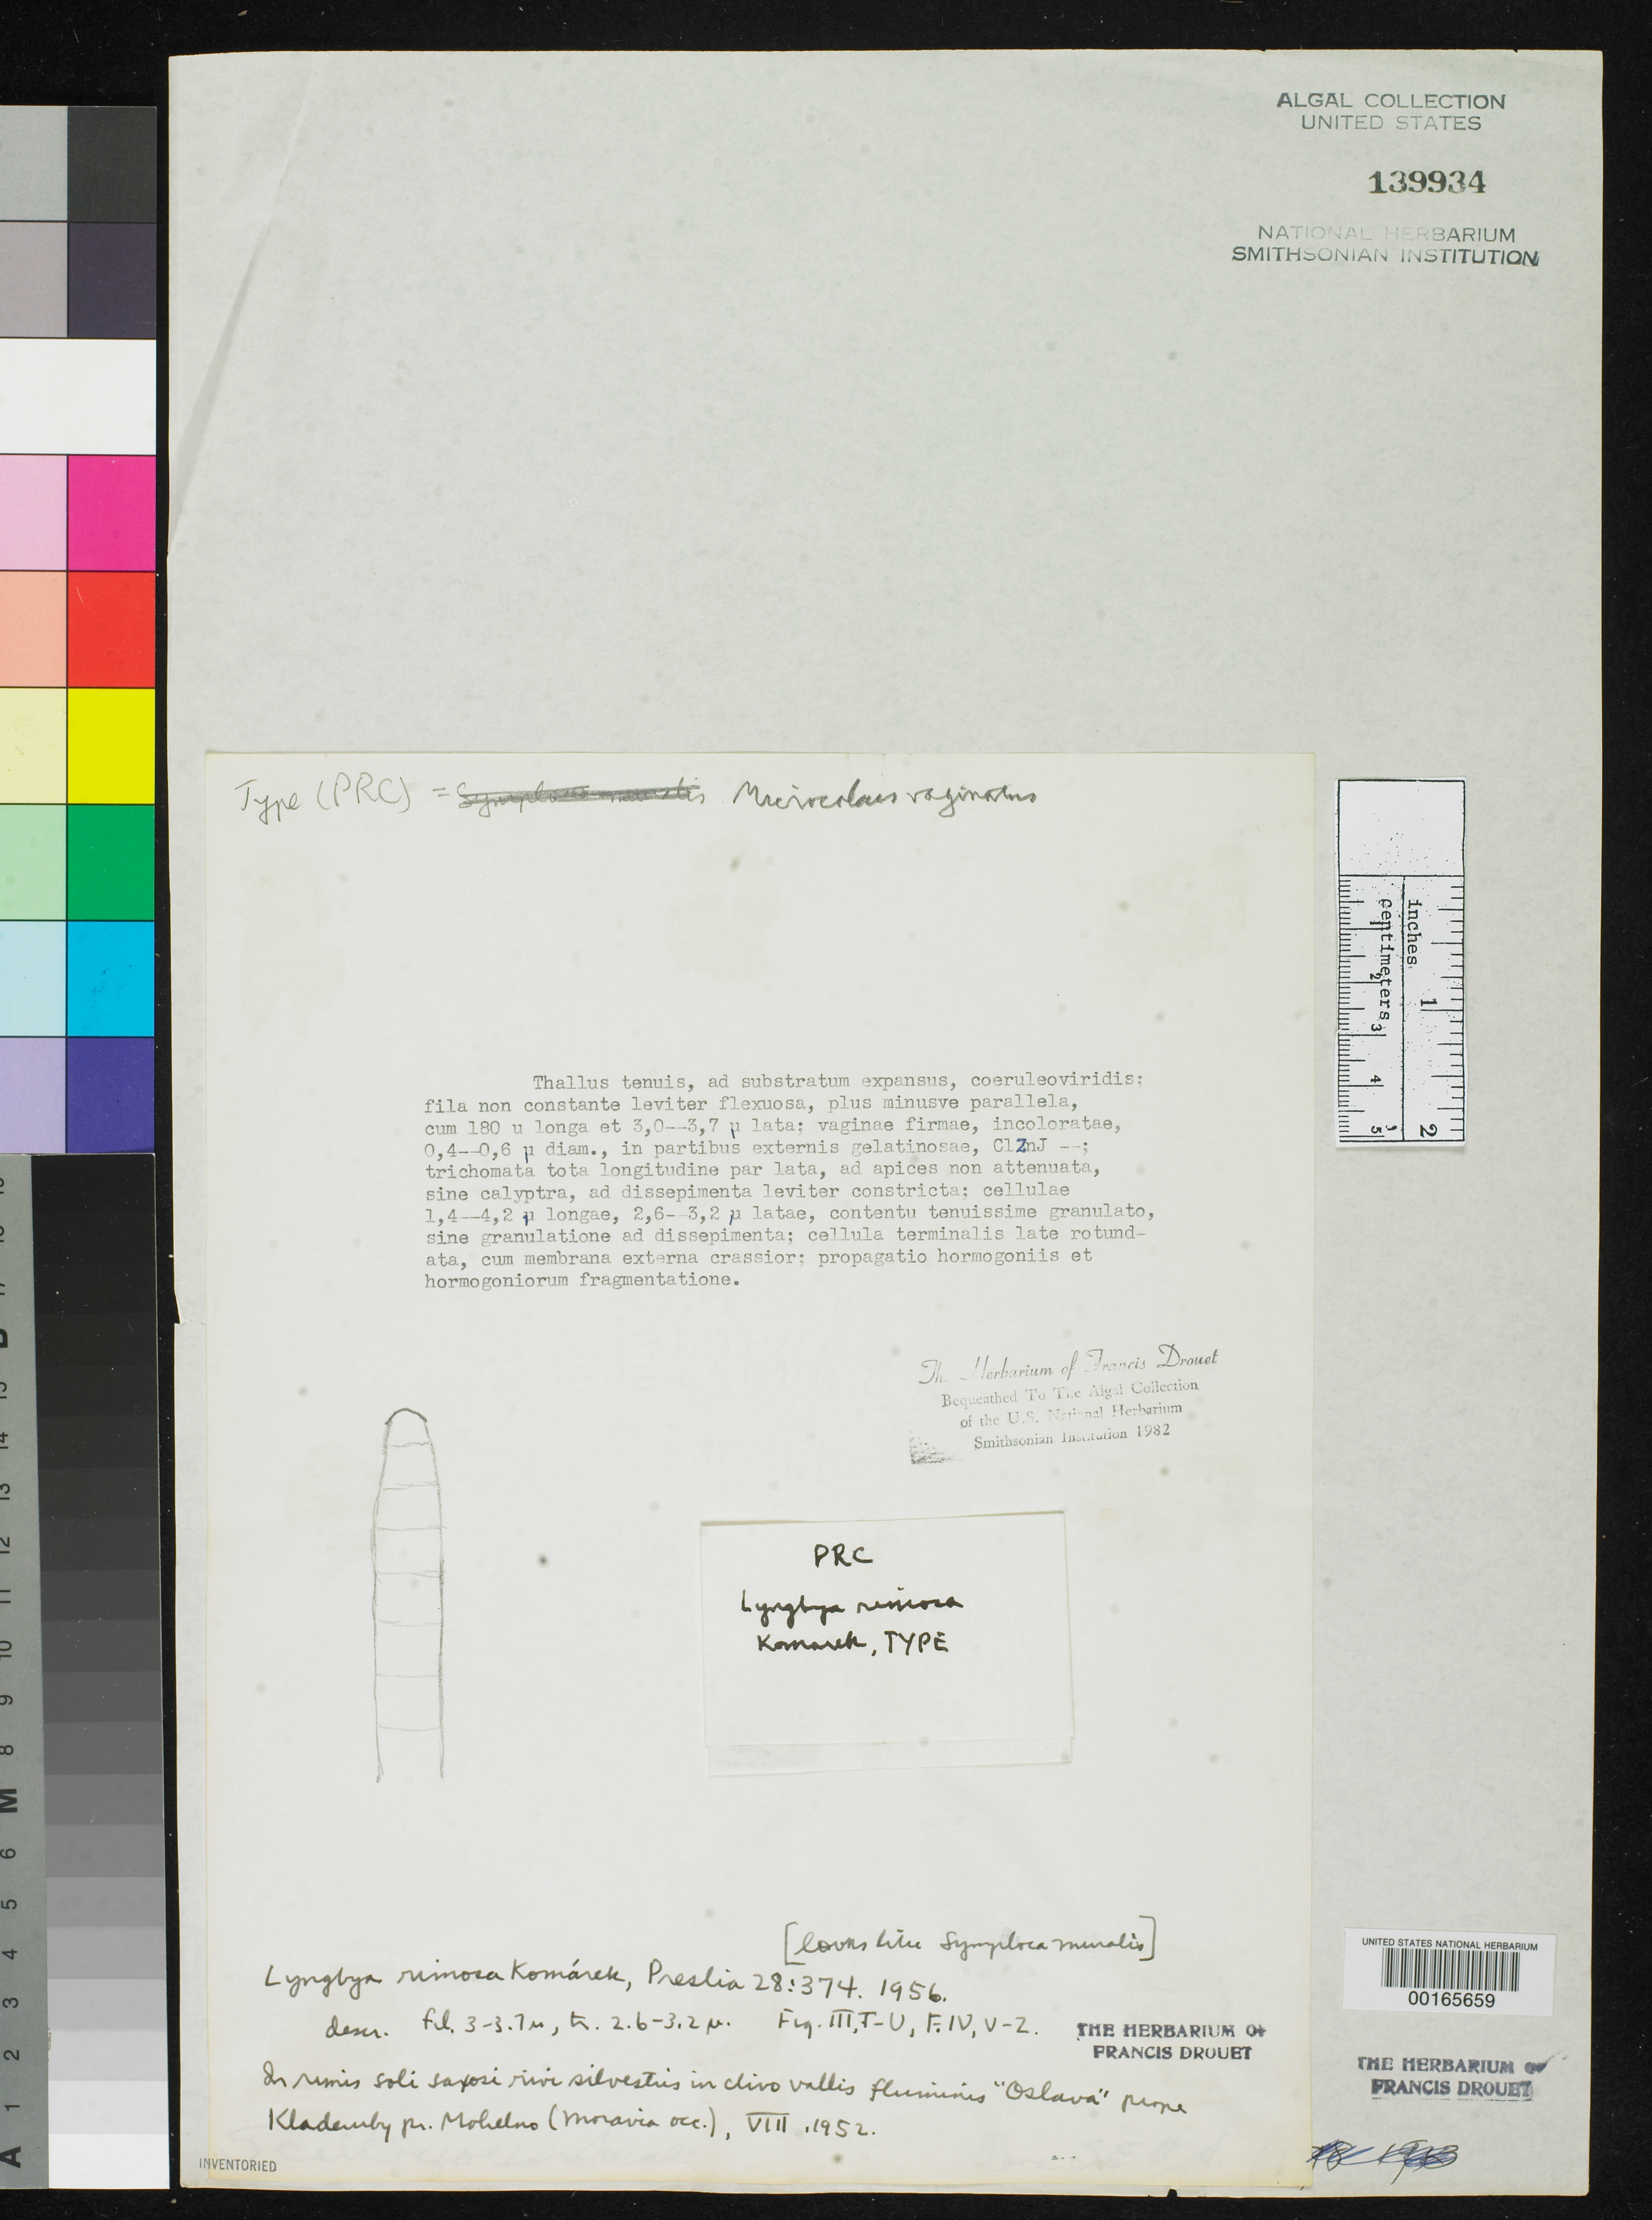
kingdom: Bacteria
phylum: Cyanobacteria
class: Cyanobacteriia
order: Cyanobacteriales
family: Microcoleaceae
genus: Lyngbya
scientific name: Lyngbya rimosa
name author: J. Komárek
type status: Isotype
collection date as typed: Aug 1952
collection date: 1952-08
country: Czechia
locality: Oslava, near Klademby, near Mohelno, Moravia.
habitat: Small forest brook.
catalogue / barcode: US 139934